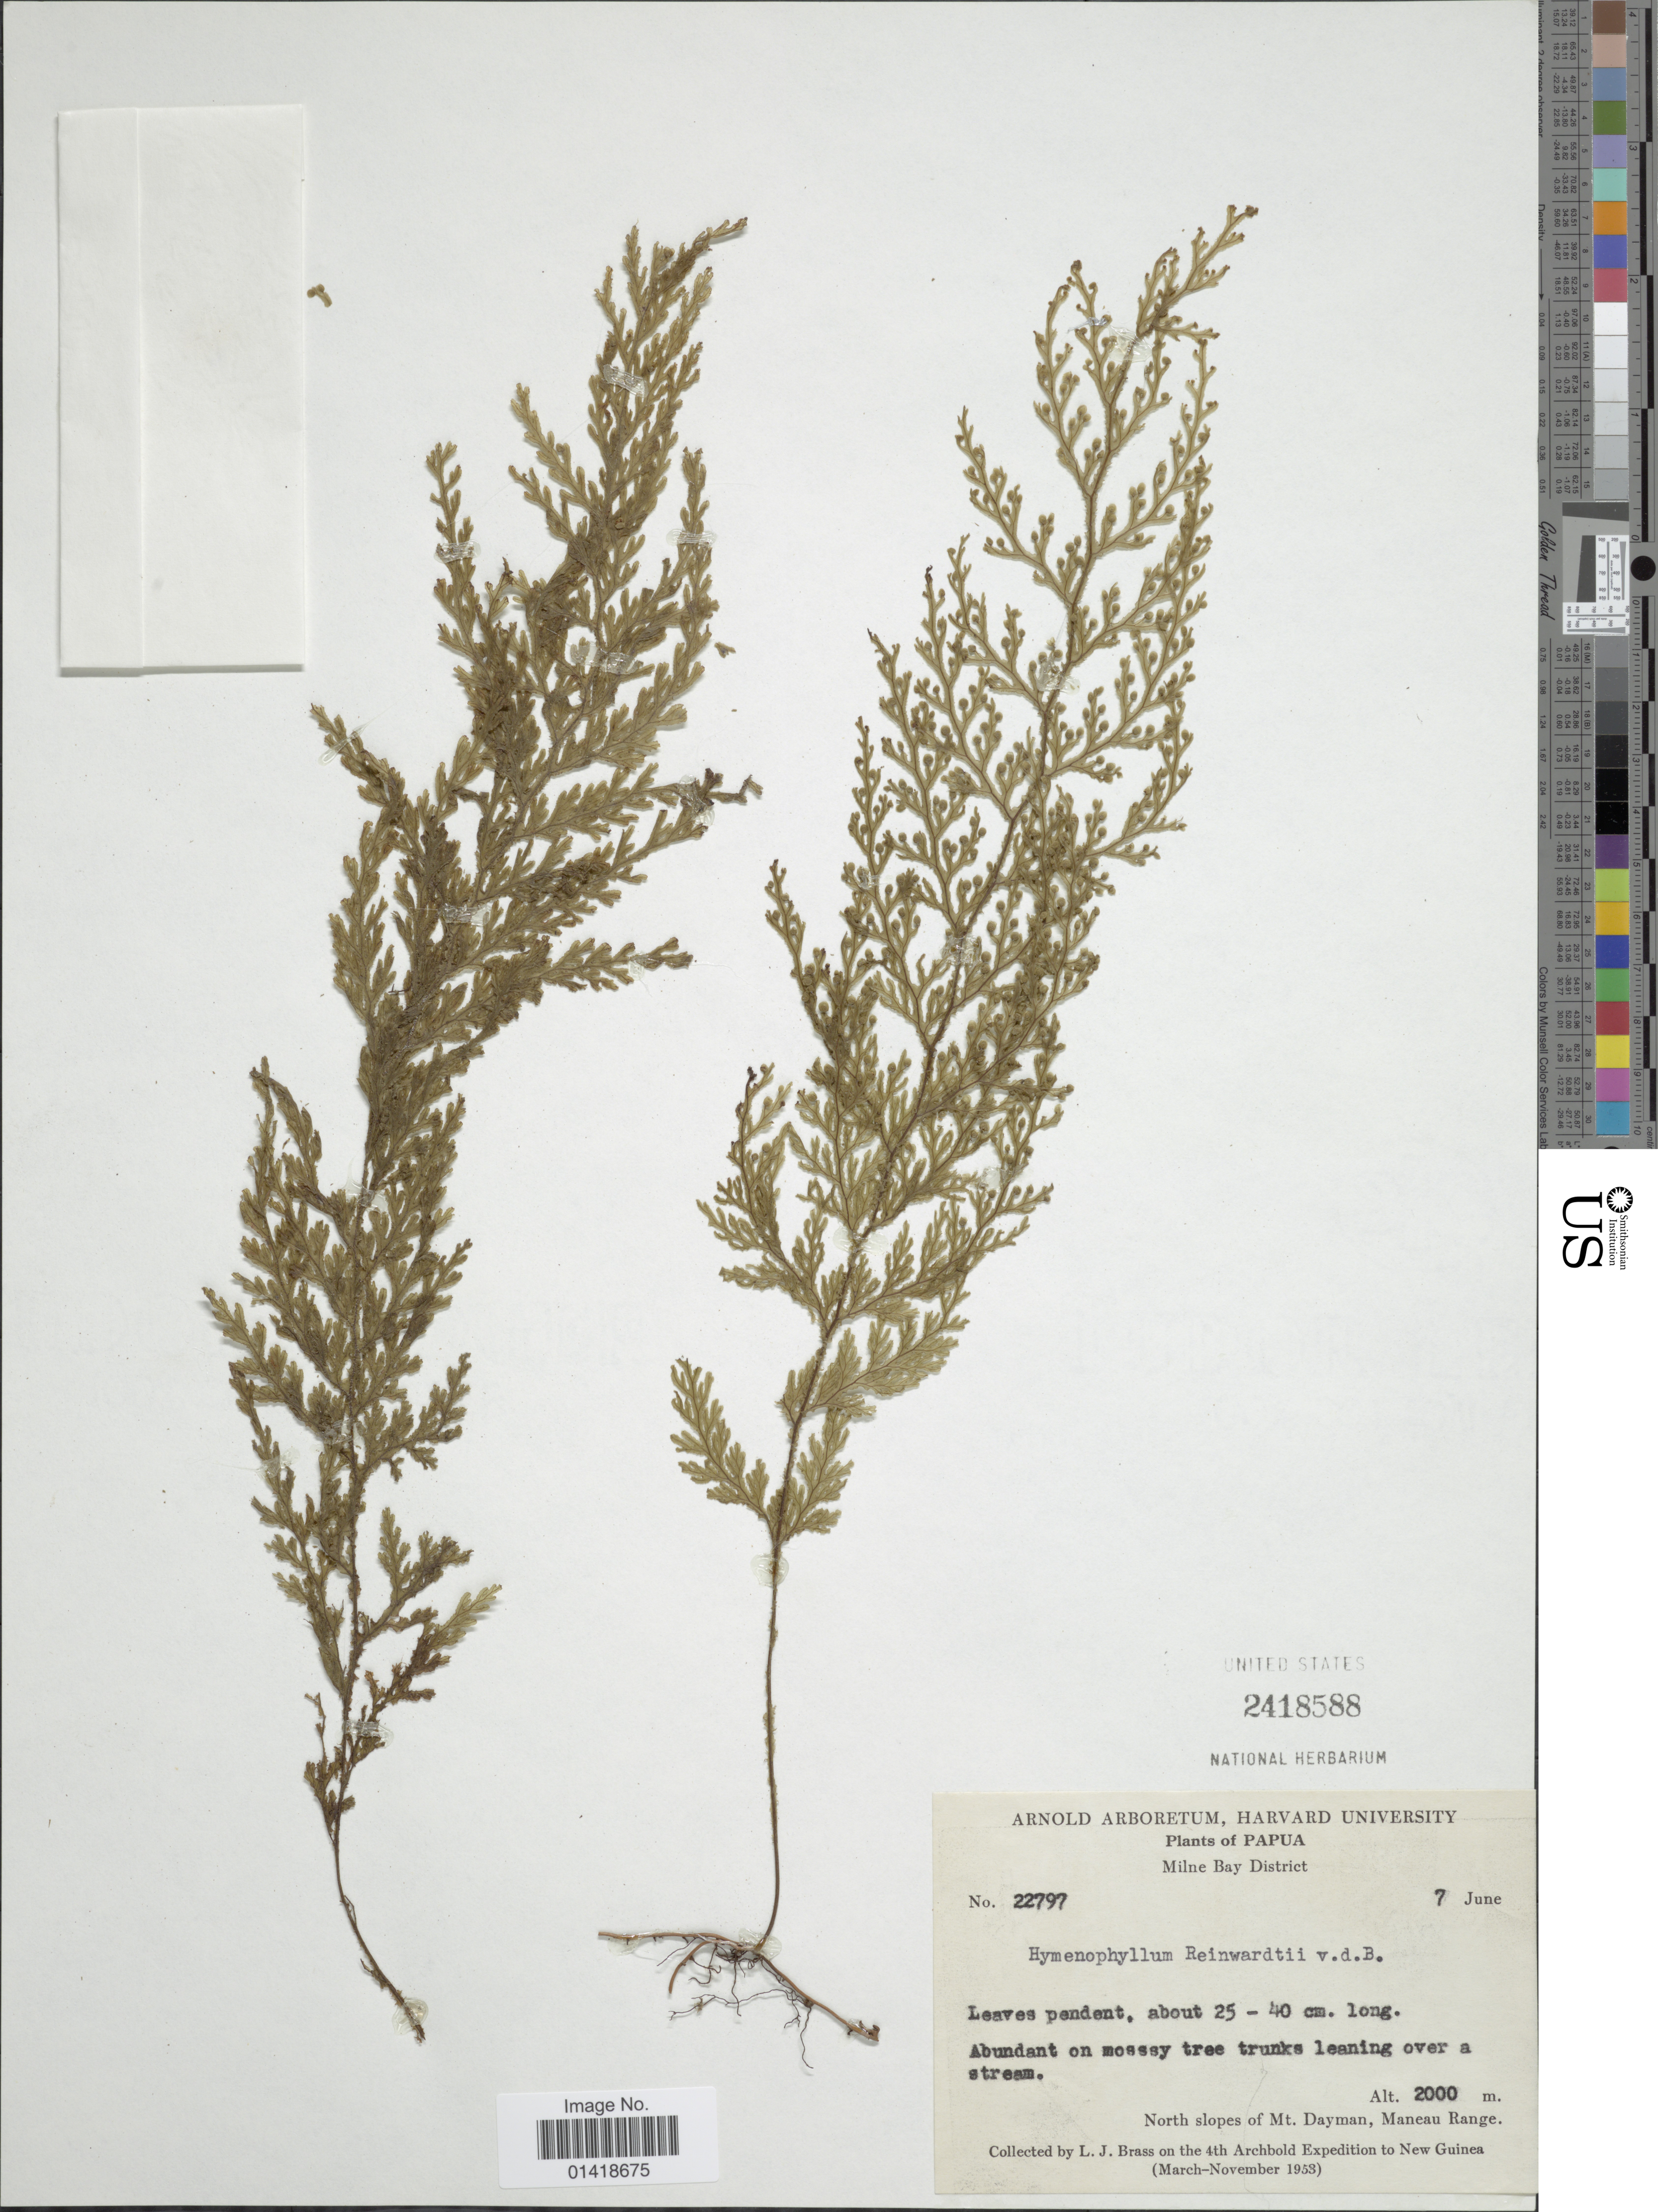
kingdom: Plantae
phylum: Tracheophyta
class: Polypodiopsida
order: Hymenophyllales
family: Hymenophyllaceae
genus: Hymenophyllum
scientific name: Hymenophyllum reinwardtii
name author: Bosch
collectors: L. J. Brass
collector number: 22797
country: Papua New Guinea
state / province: Milne Bay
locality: Milne Bay District. North Slopes of Mt. Dayman, Maneau Range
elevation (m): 2000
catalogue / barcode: US 2418588